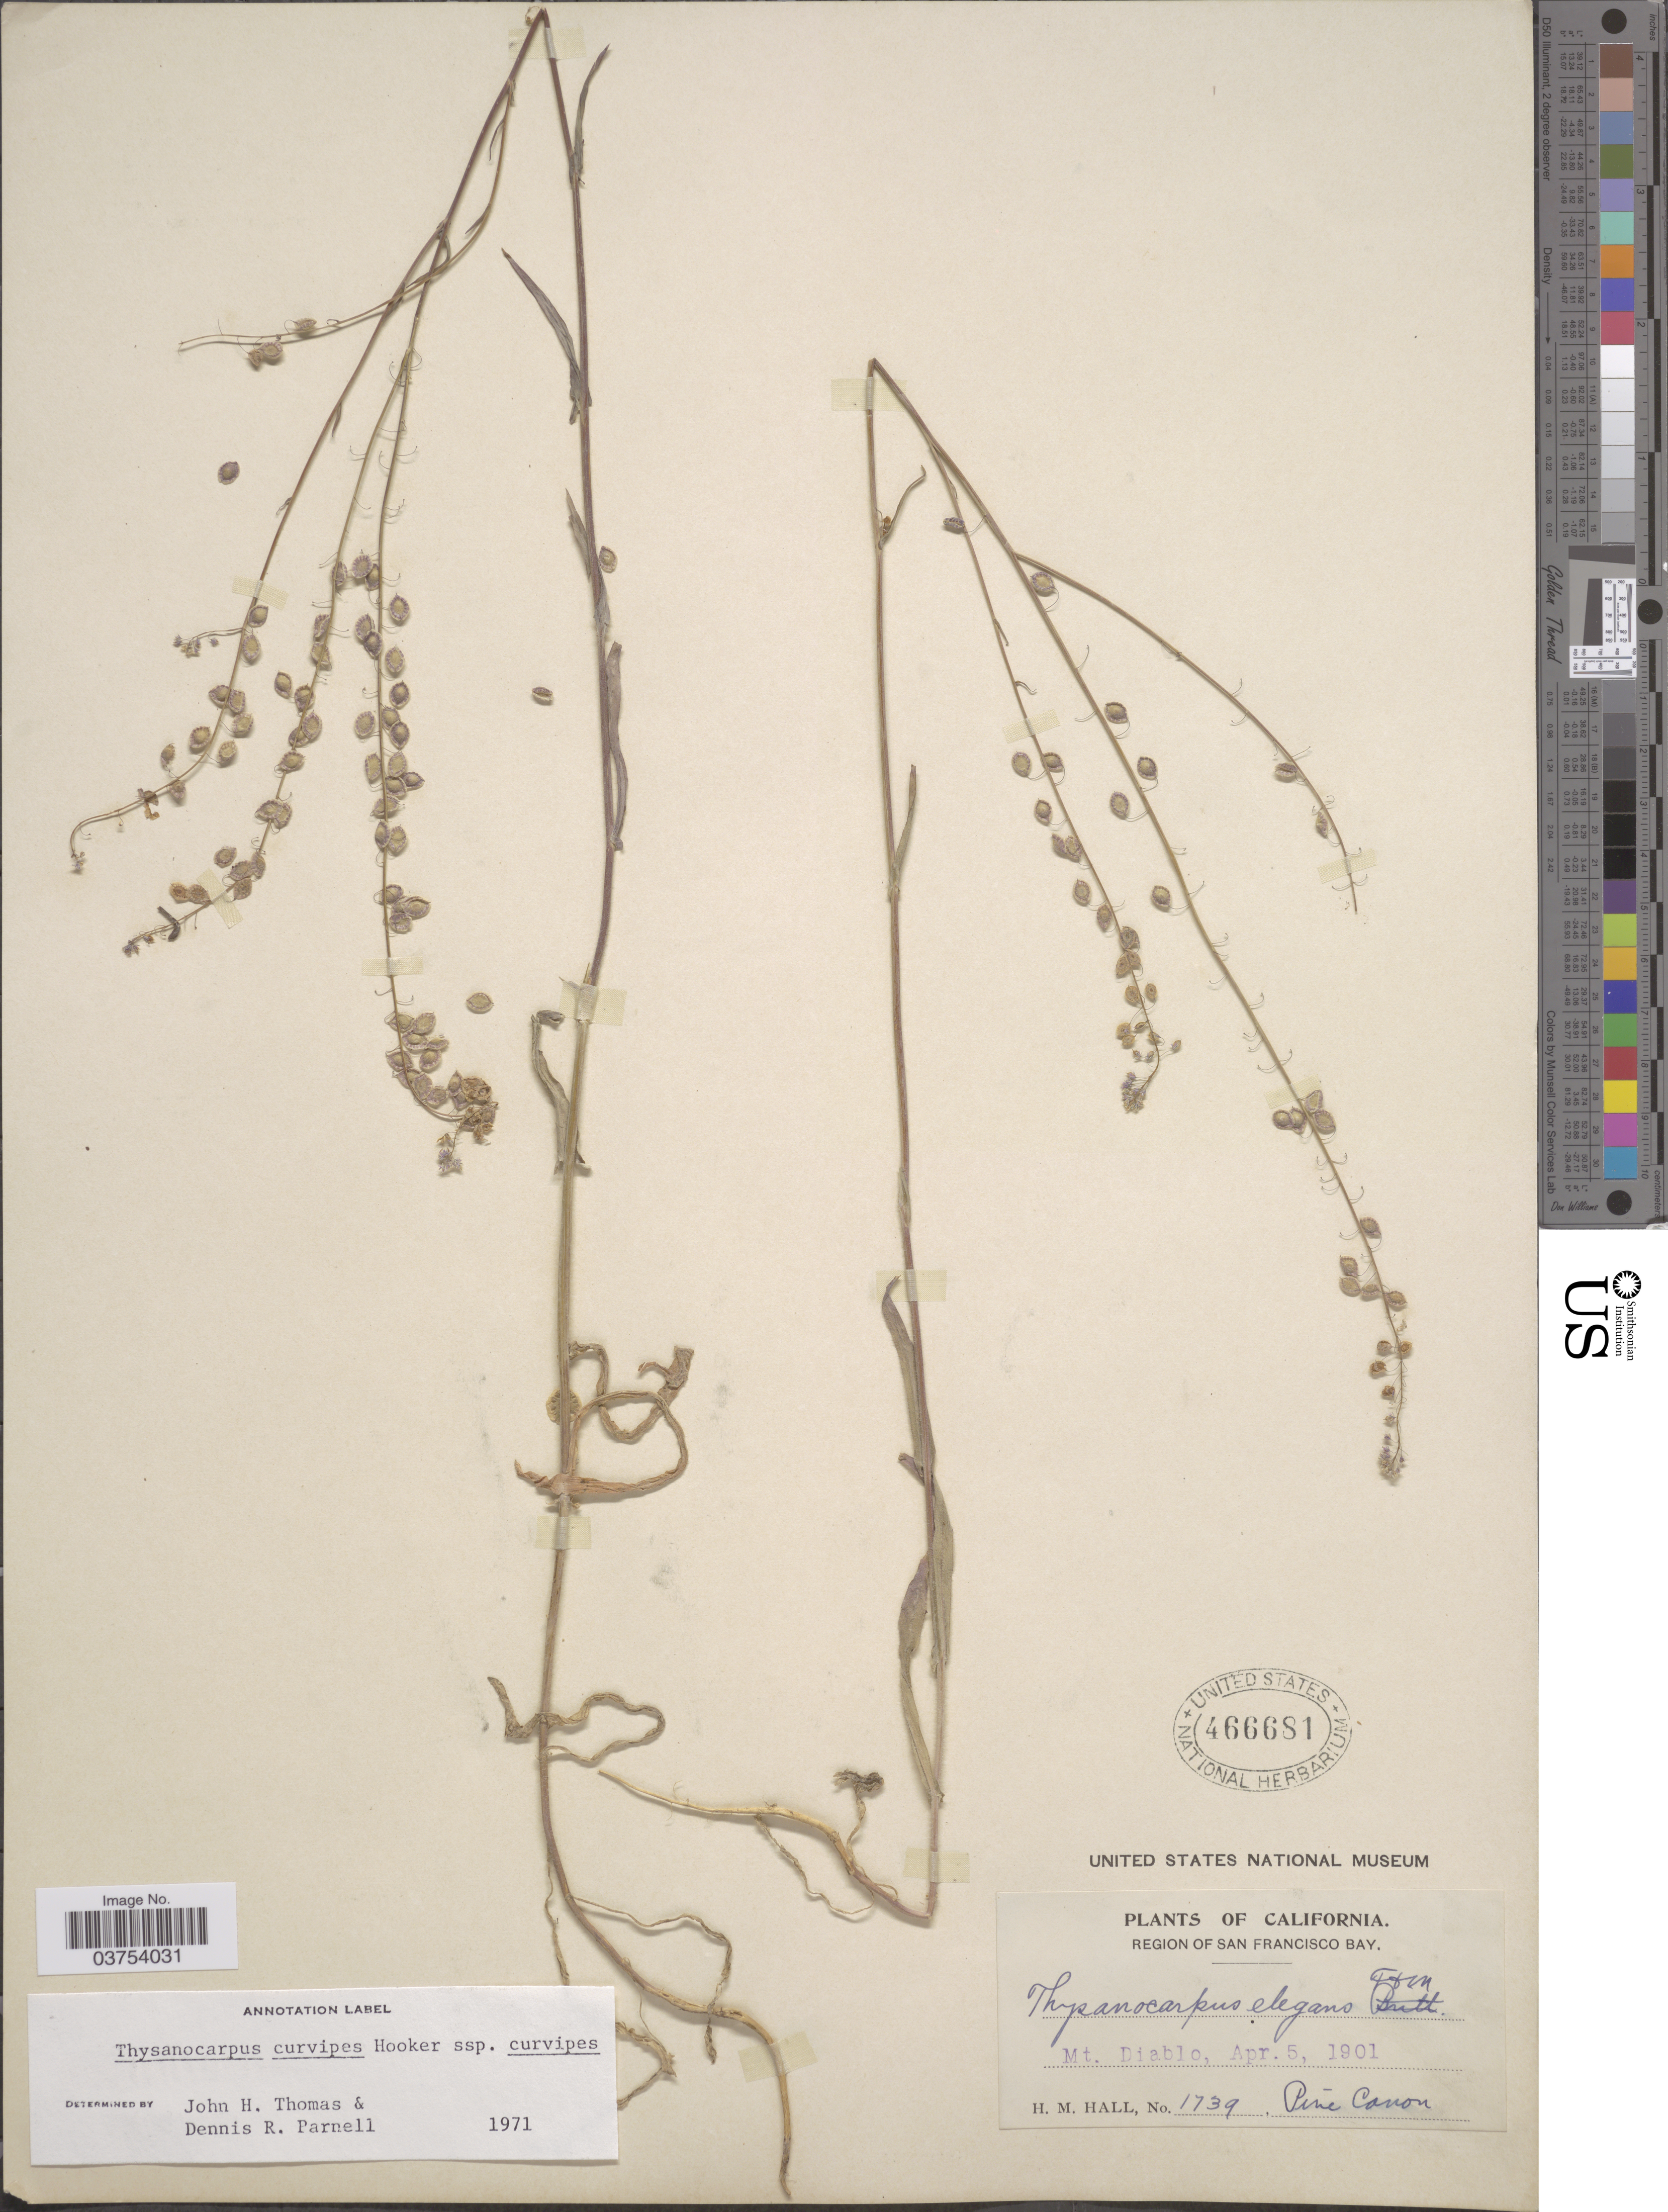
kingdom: Plantae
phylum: Tracheophyta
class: Magnoliopsida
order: Brassicales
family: Brassicaceae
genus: Thysanocarpus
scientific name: Thysanocarpus curvipes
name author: Hook.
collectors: H. M. Hall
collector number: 1739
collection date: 1901-04-05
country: United States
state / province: California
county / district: San Francisco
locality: Region of San Francisco Bay. Mt. Diablo. Pine Canon.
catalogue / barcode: US 466681